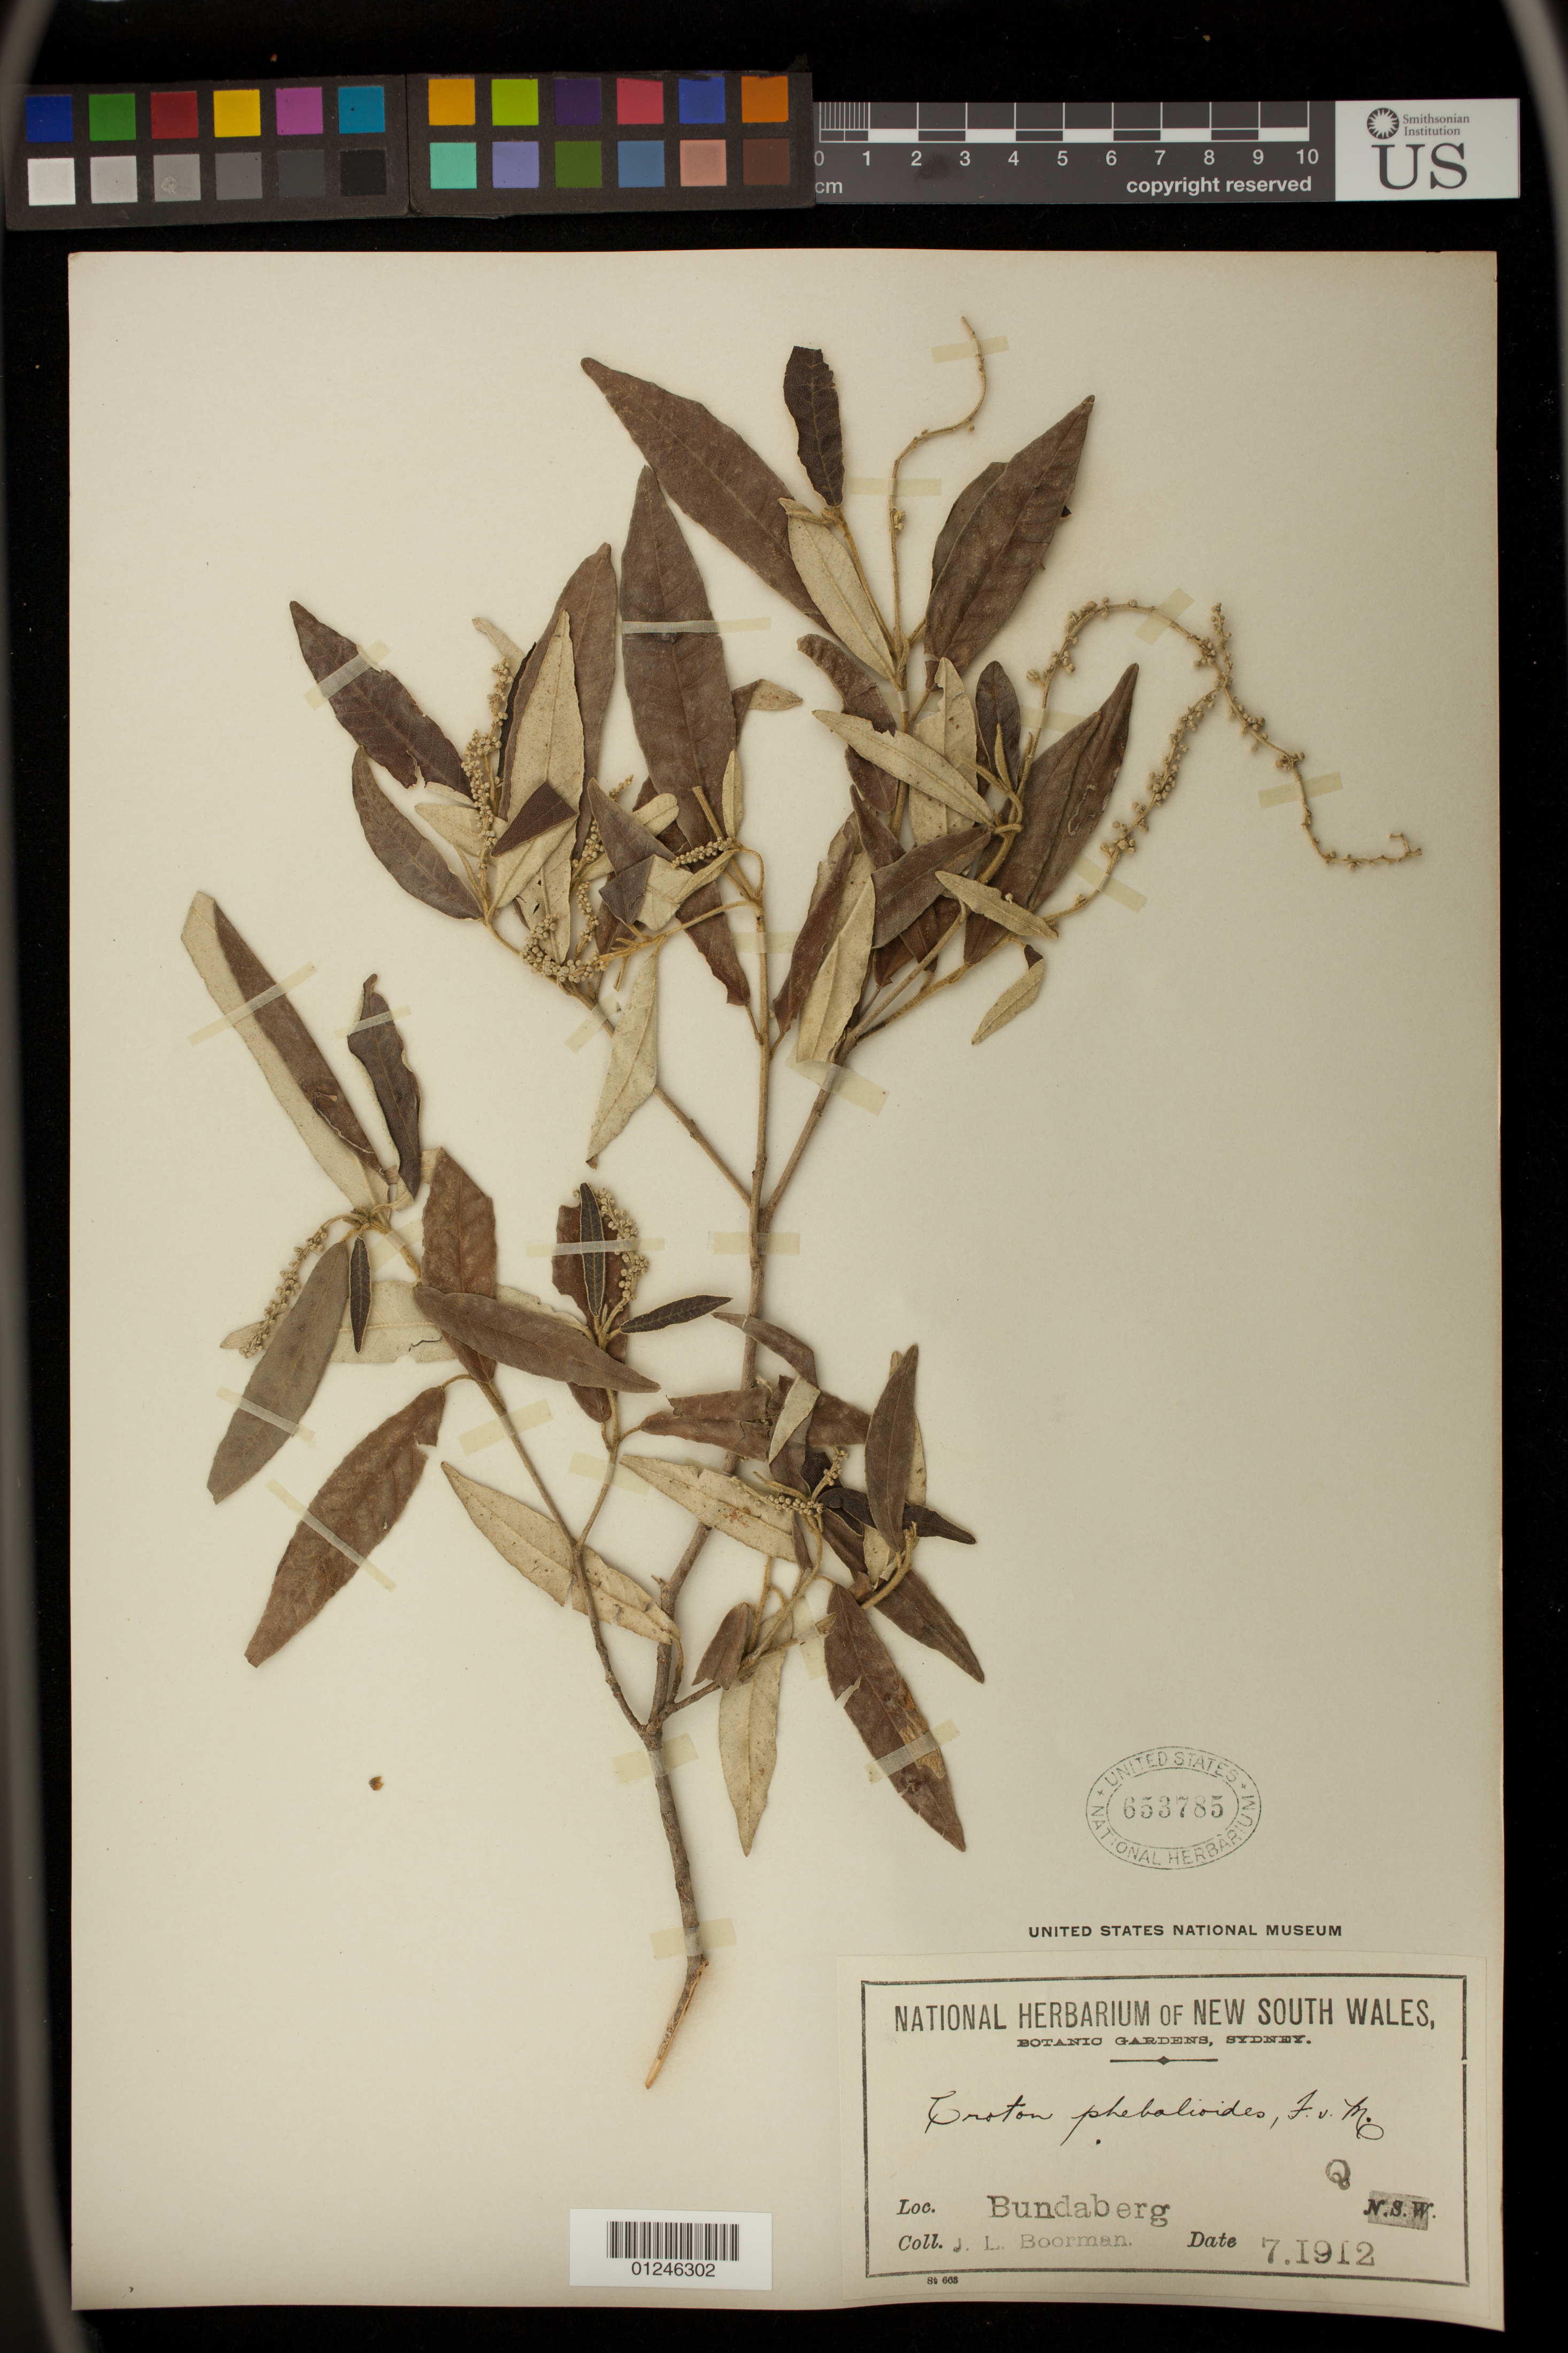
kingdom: Plantae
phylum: Tracheophyta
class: Magnoliopsida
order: Malpighiales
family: Euphorbiaceae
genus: Croton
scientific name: Croton phebalioides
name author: F. Muell. ex Muell. Arg.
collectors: J. Boorman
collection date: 1912-07-01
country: Australia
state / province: New South Wales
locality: Bundaberg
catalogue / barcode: US 653785